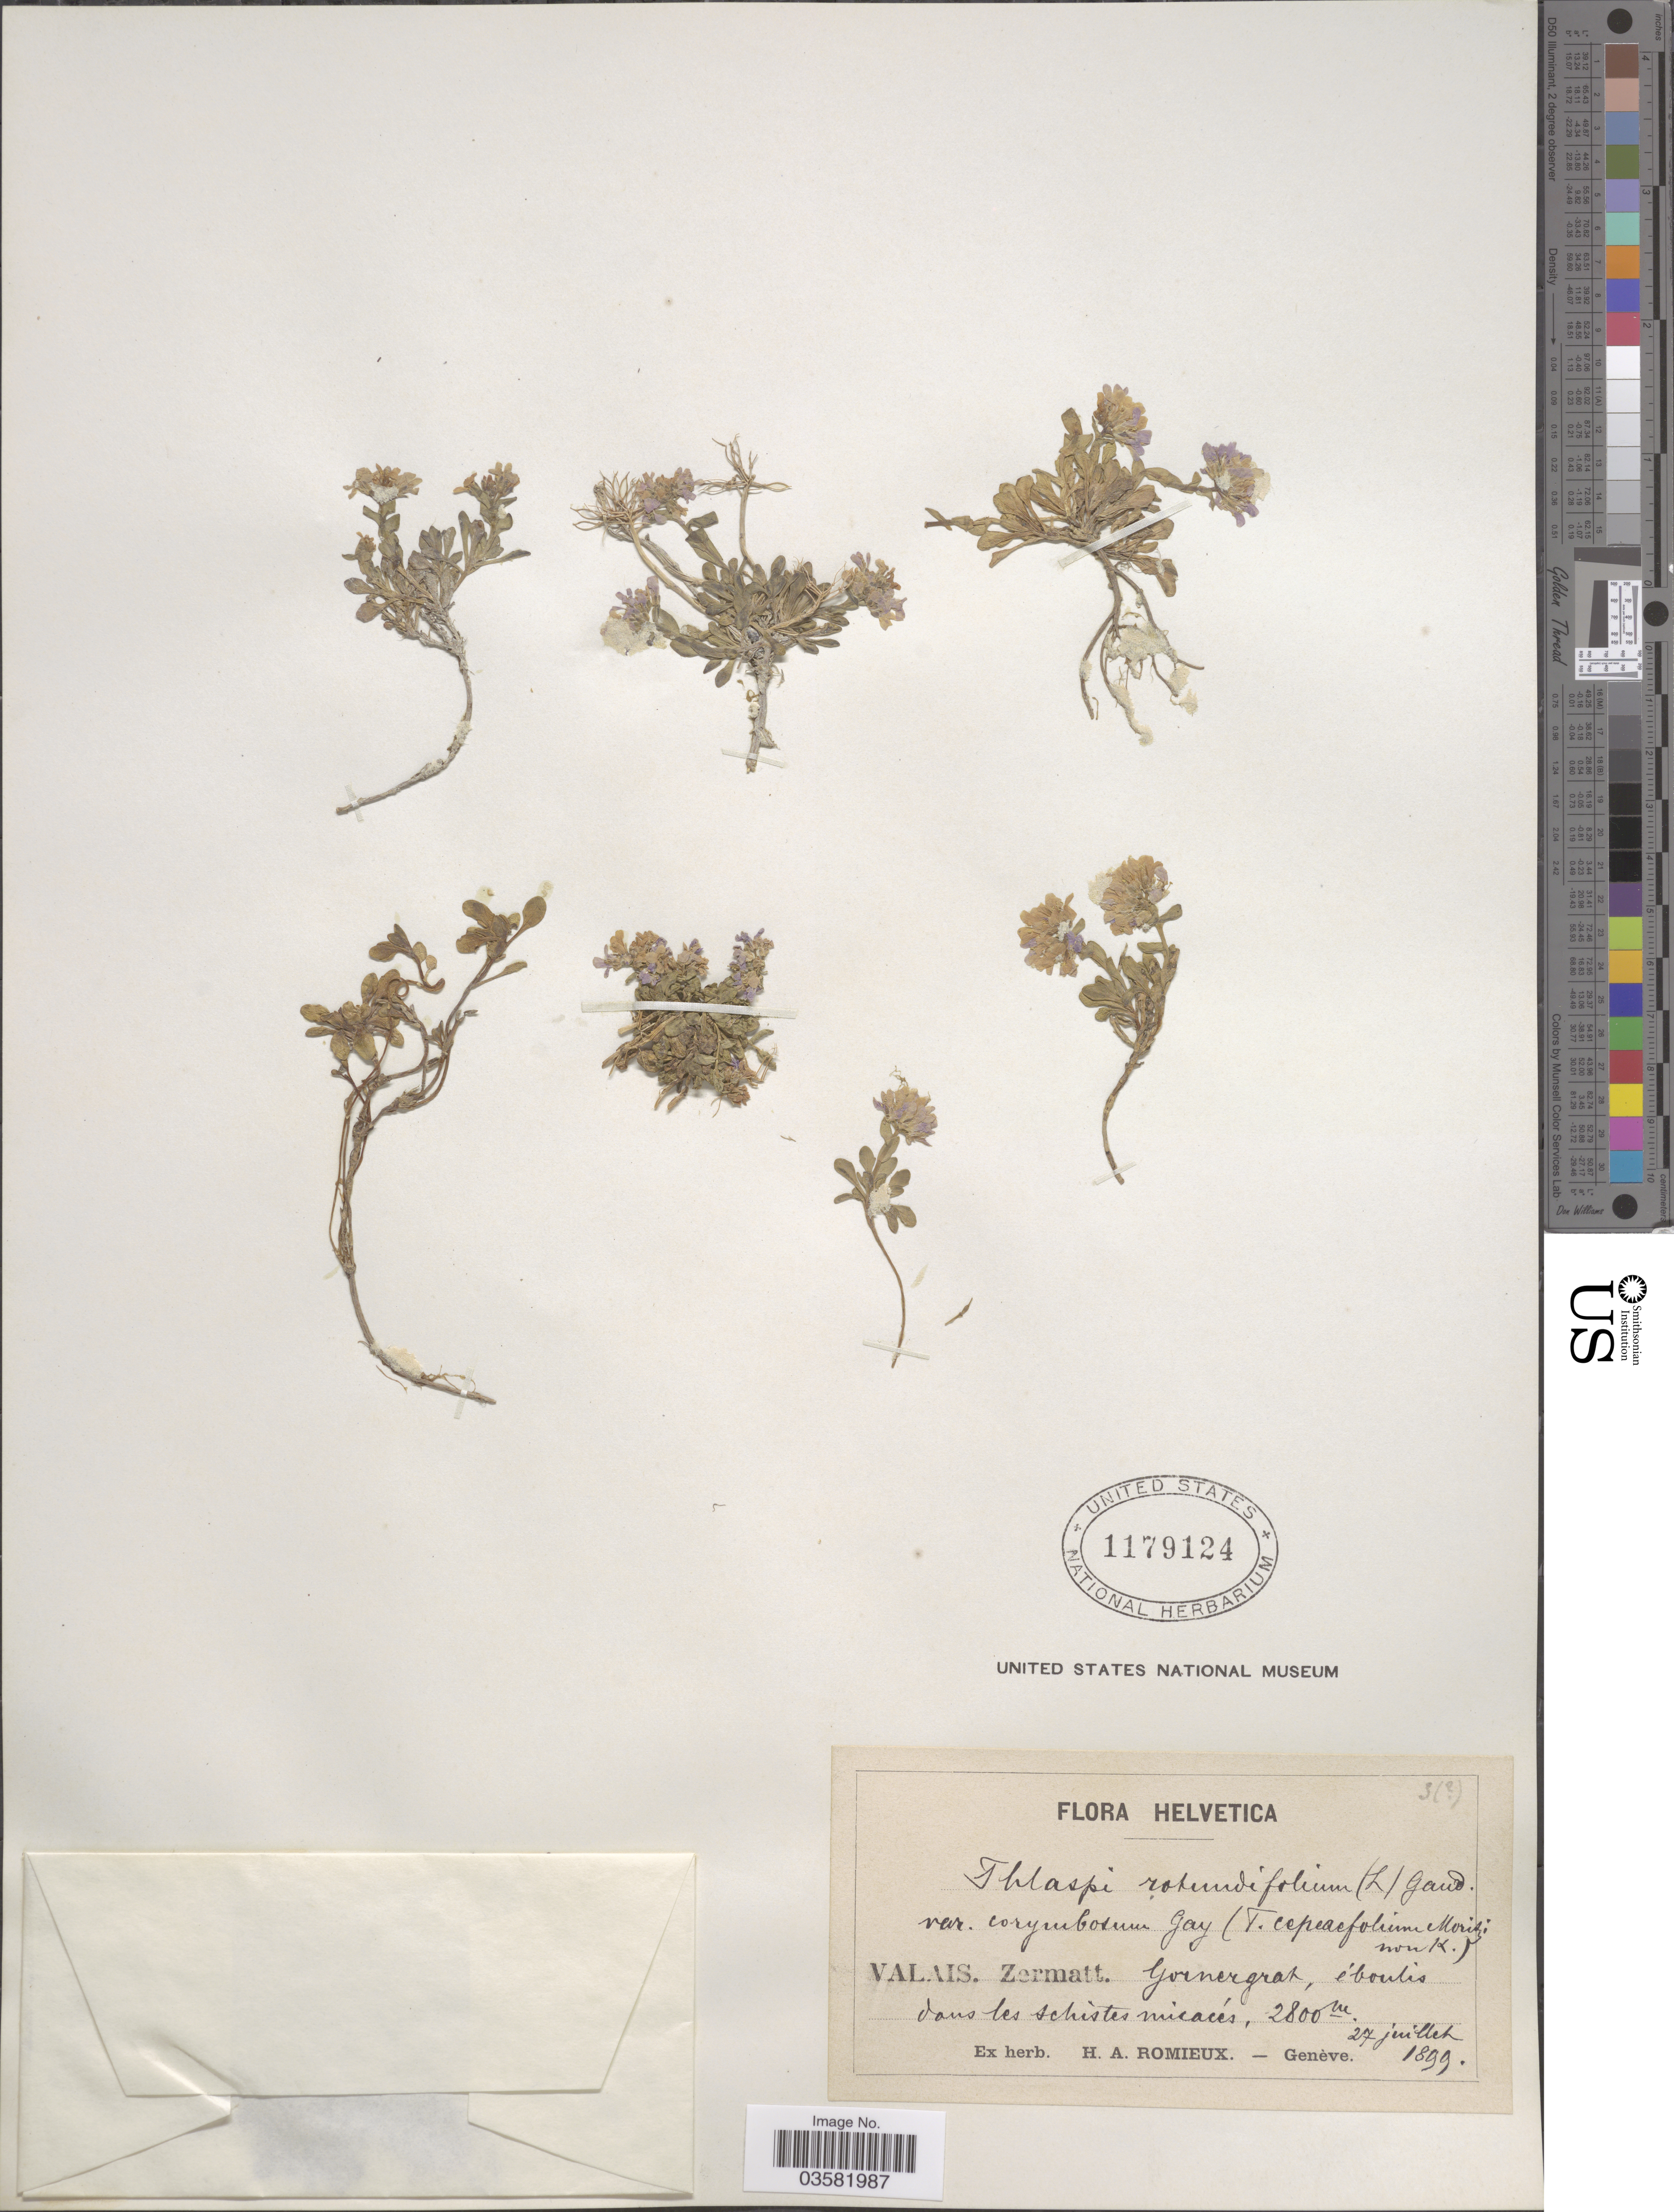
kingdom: Plantae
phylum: Tracheophyta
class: Magnoliopsida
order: Brassicales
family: Brassicaceae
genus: Thlaspi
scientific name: Thlaspi rotundifolium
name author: (L.) Gaudin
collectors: Ex herb. H. A. Romieux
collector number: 369*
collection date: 1899-07-27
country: Switzerland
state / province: Valais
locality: Helvetica. Zermatt. Gornergrat.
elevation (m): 2800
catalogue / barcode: US 1179124